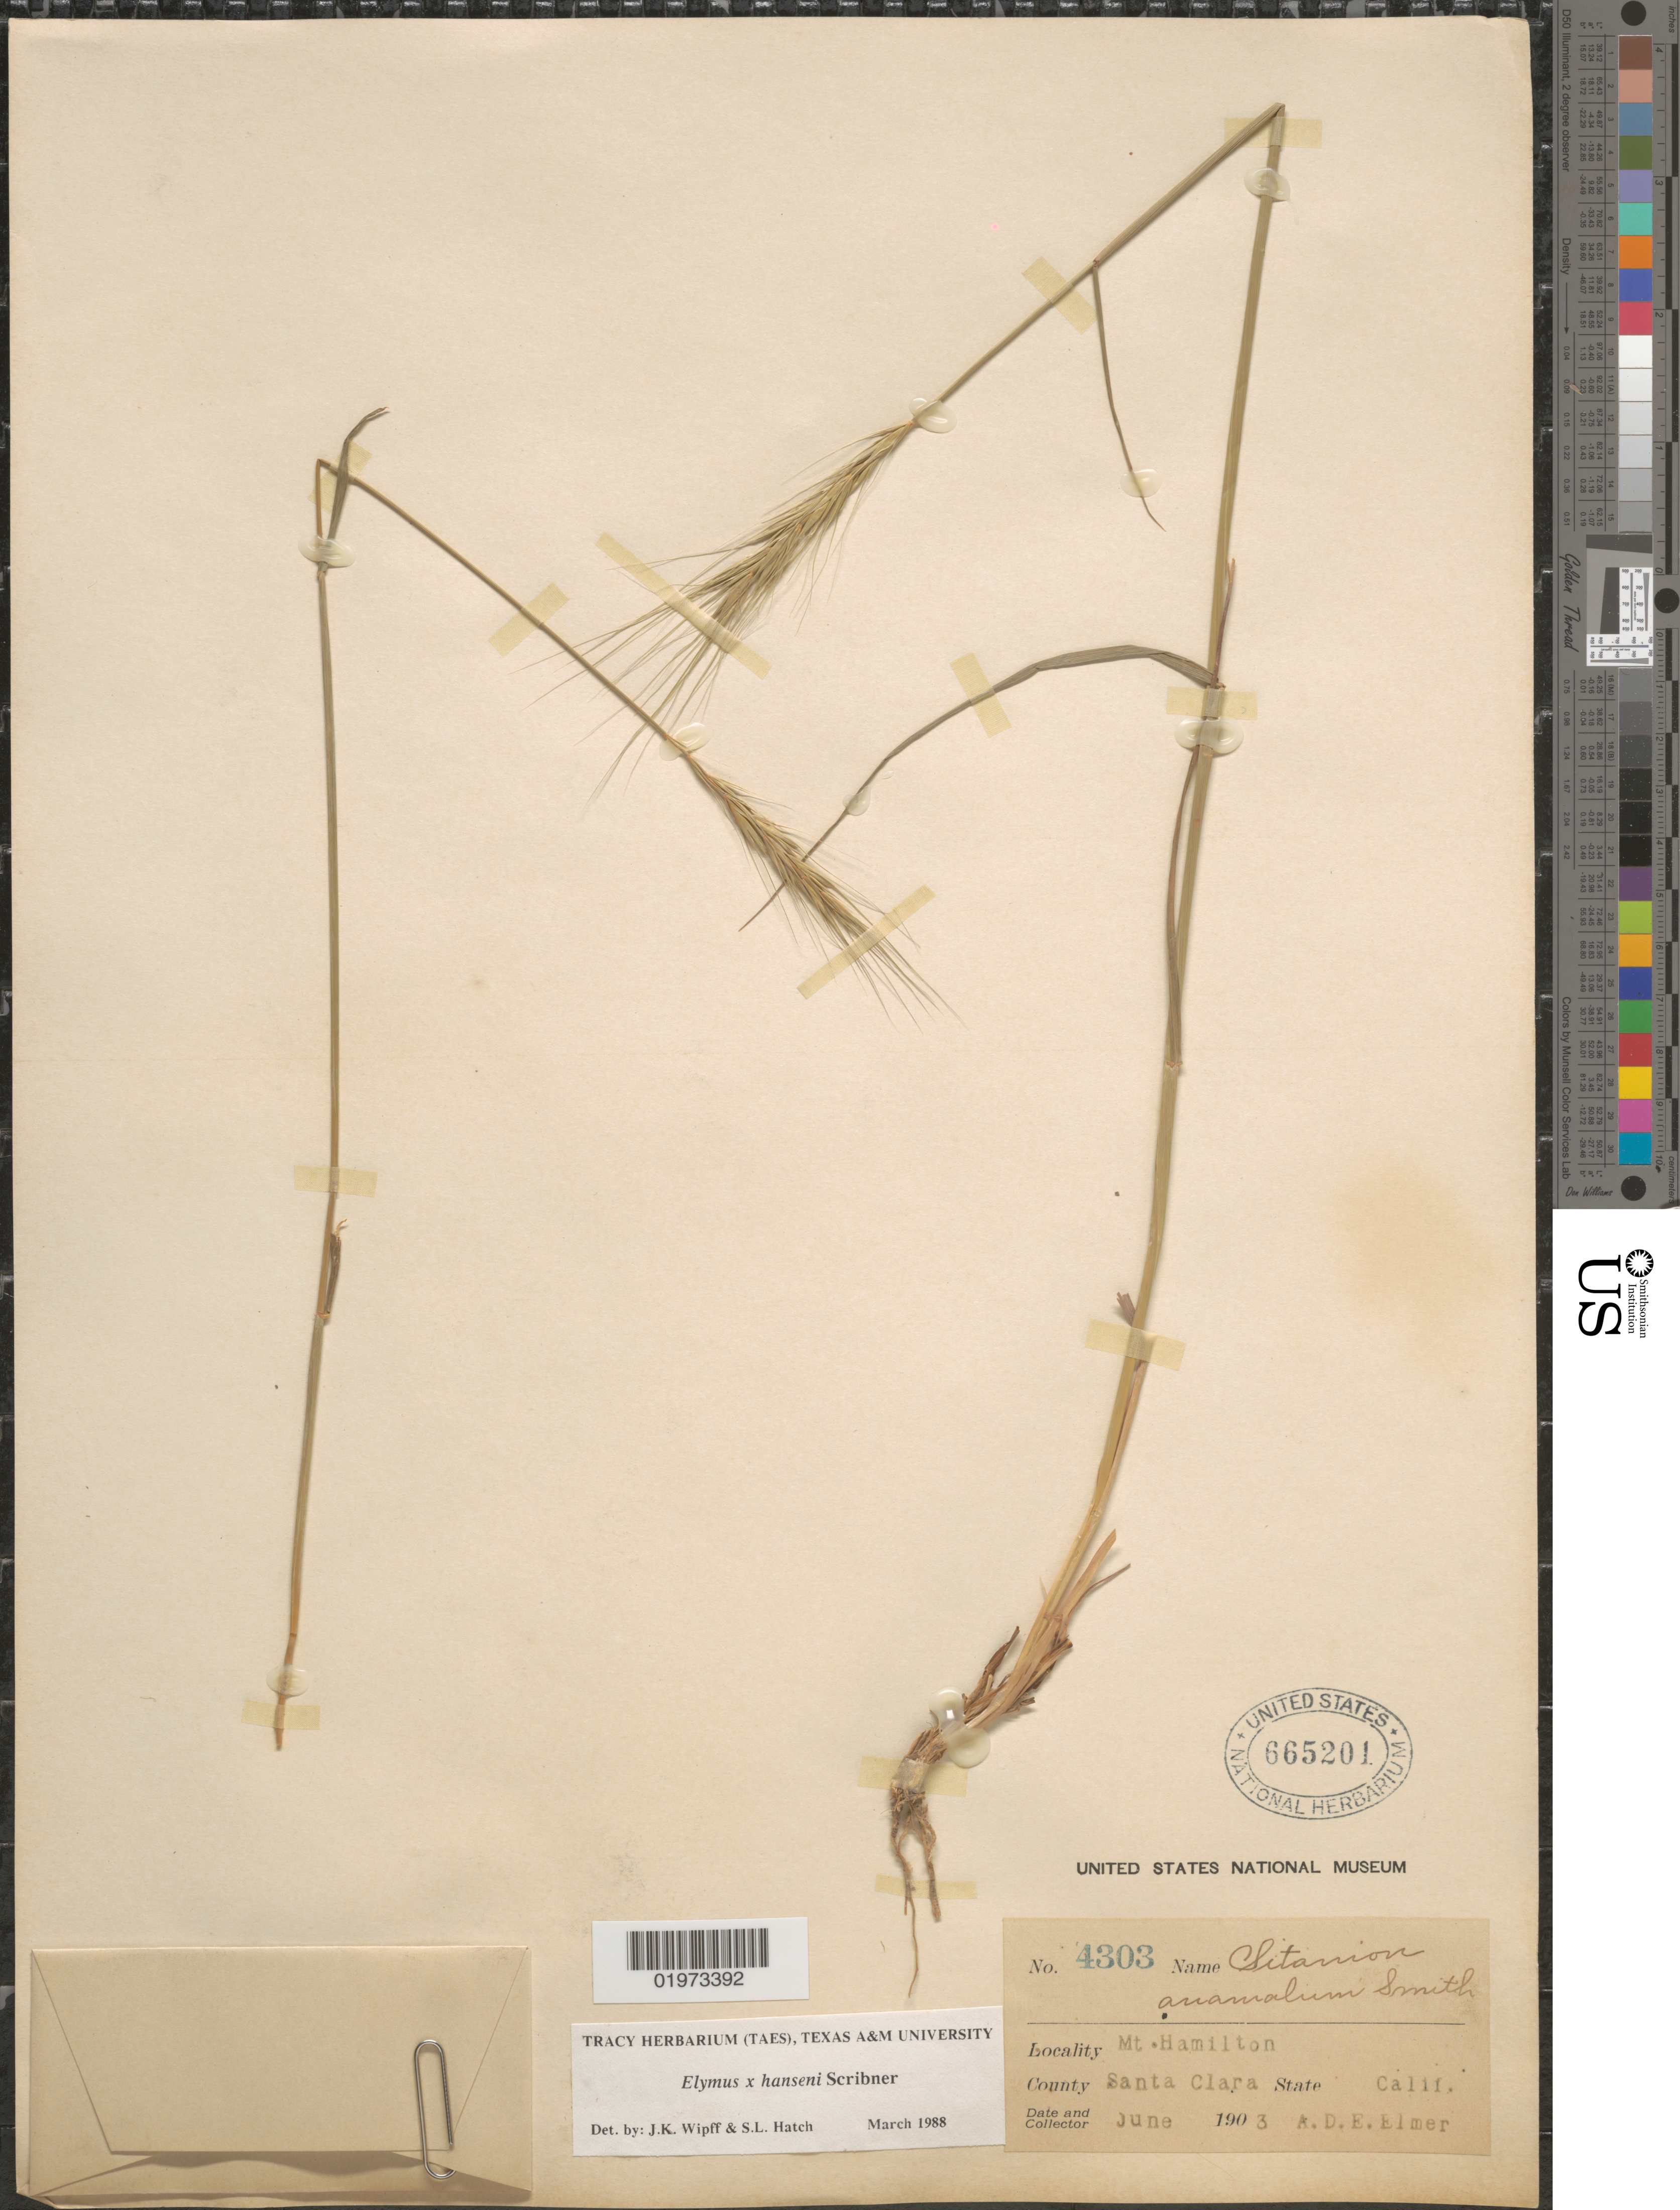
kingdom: Plantae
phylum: Tracheophyta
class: Liliopsida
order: Poales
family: Poaceae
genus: Elymus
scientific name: Elymus x hansenii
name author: Scribn.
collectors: A. D. E. Elmer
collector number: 4303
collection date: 1903-06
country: United States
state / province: California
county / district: Santa Clara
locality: Mt. Hamilton. County Santa Clara.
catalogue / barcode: US 665201